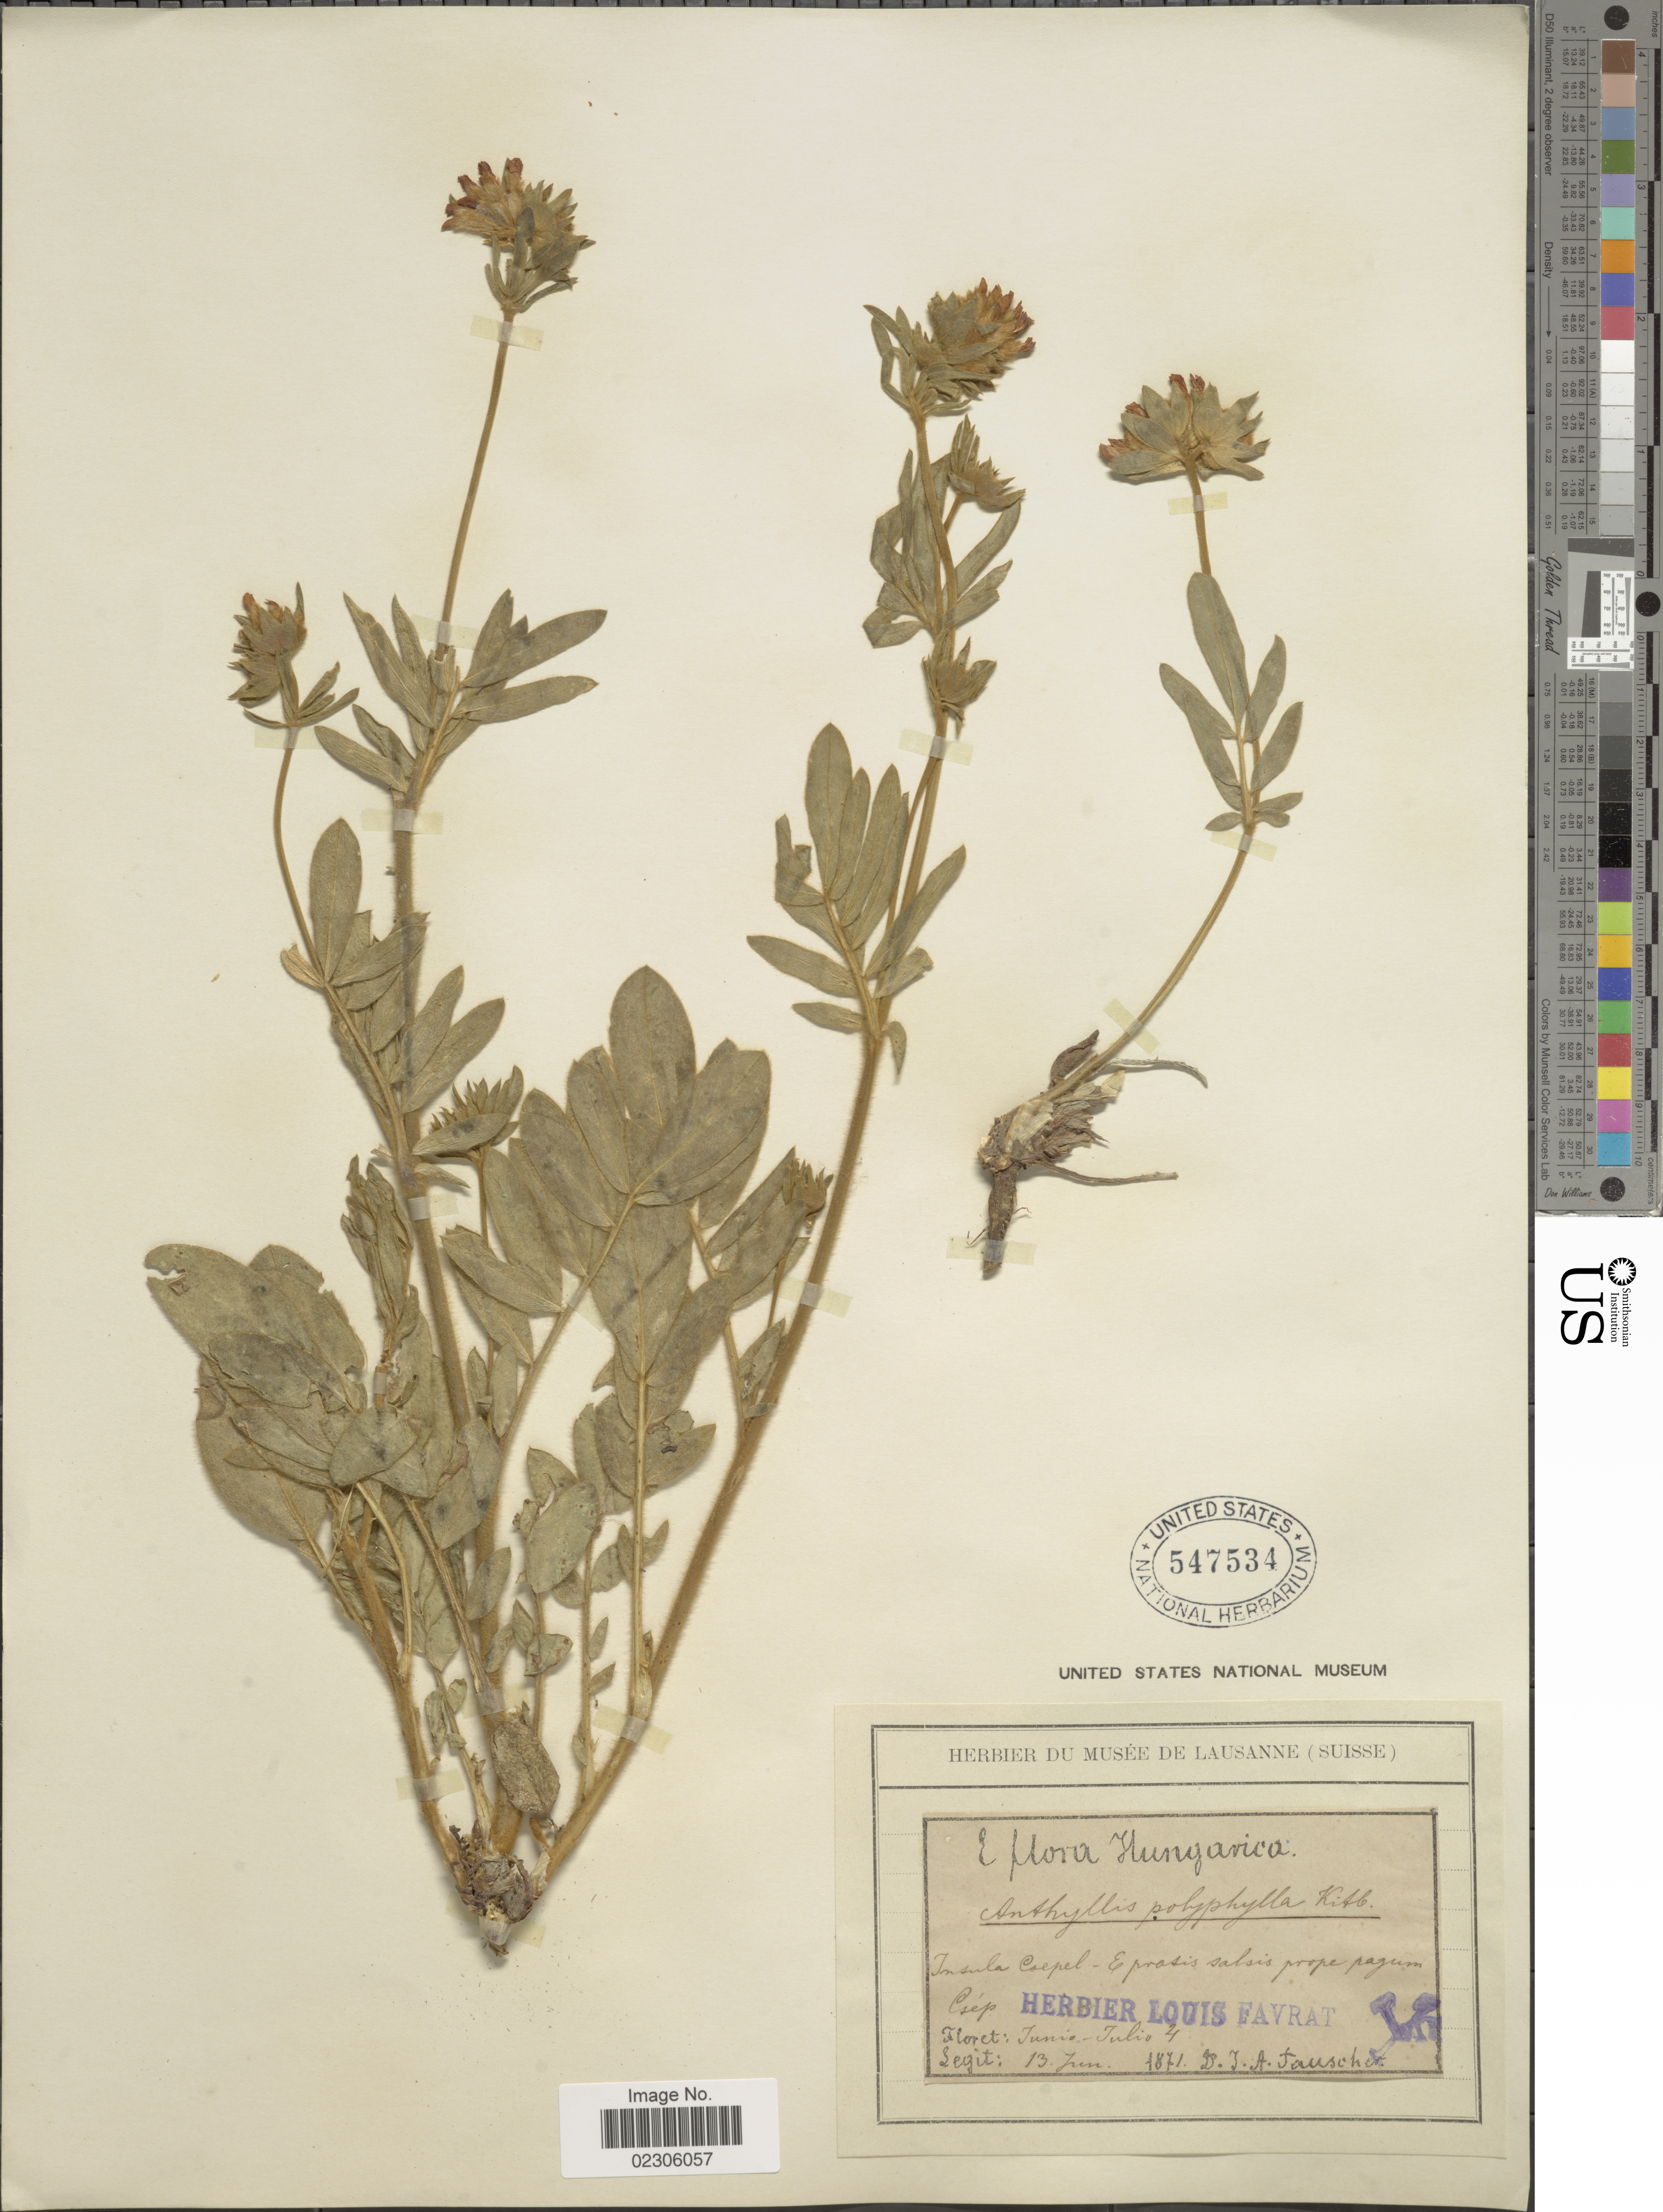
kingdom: Plantae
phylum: Tracheophyta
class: Magnoliopsida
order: Fabales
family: Fabaceae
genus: Anthyllis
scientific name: Anthyllis vulneraria subsp. polyphylla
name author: (DC.) Nyman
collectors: D. Tauscher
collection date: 1871-06-13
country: Hungary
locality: Insula Csepel, prope pagum, Csep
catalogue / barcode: US 547534